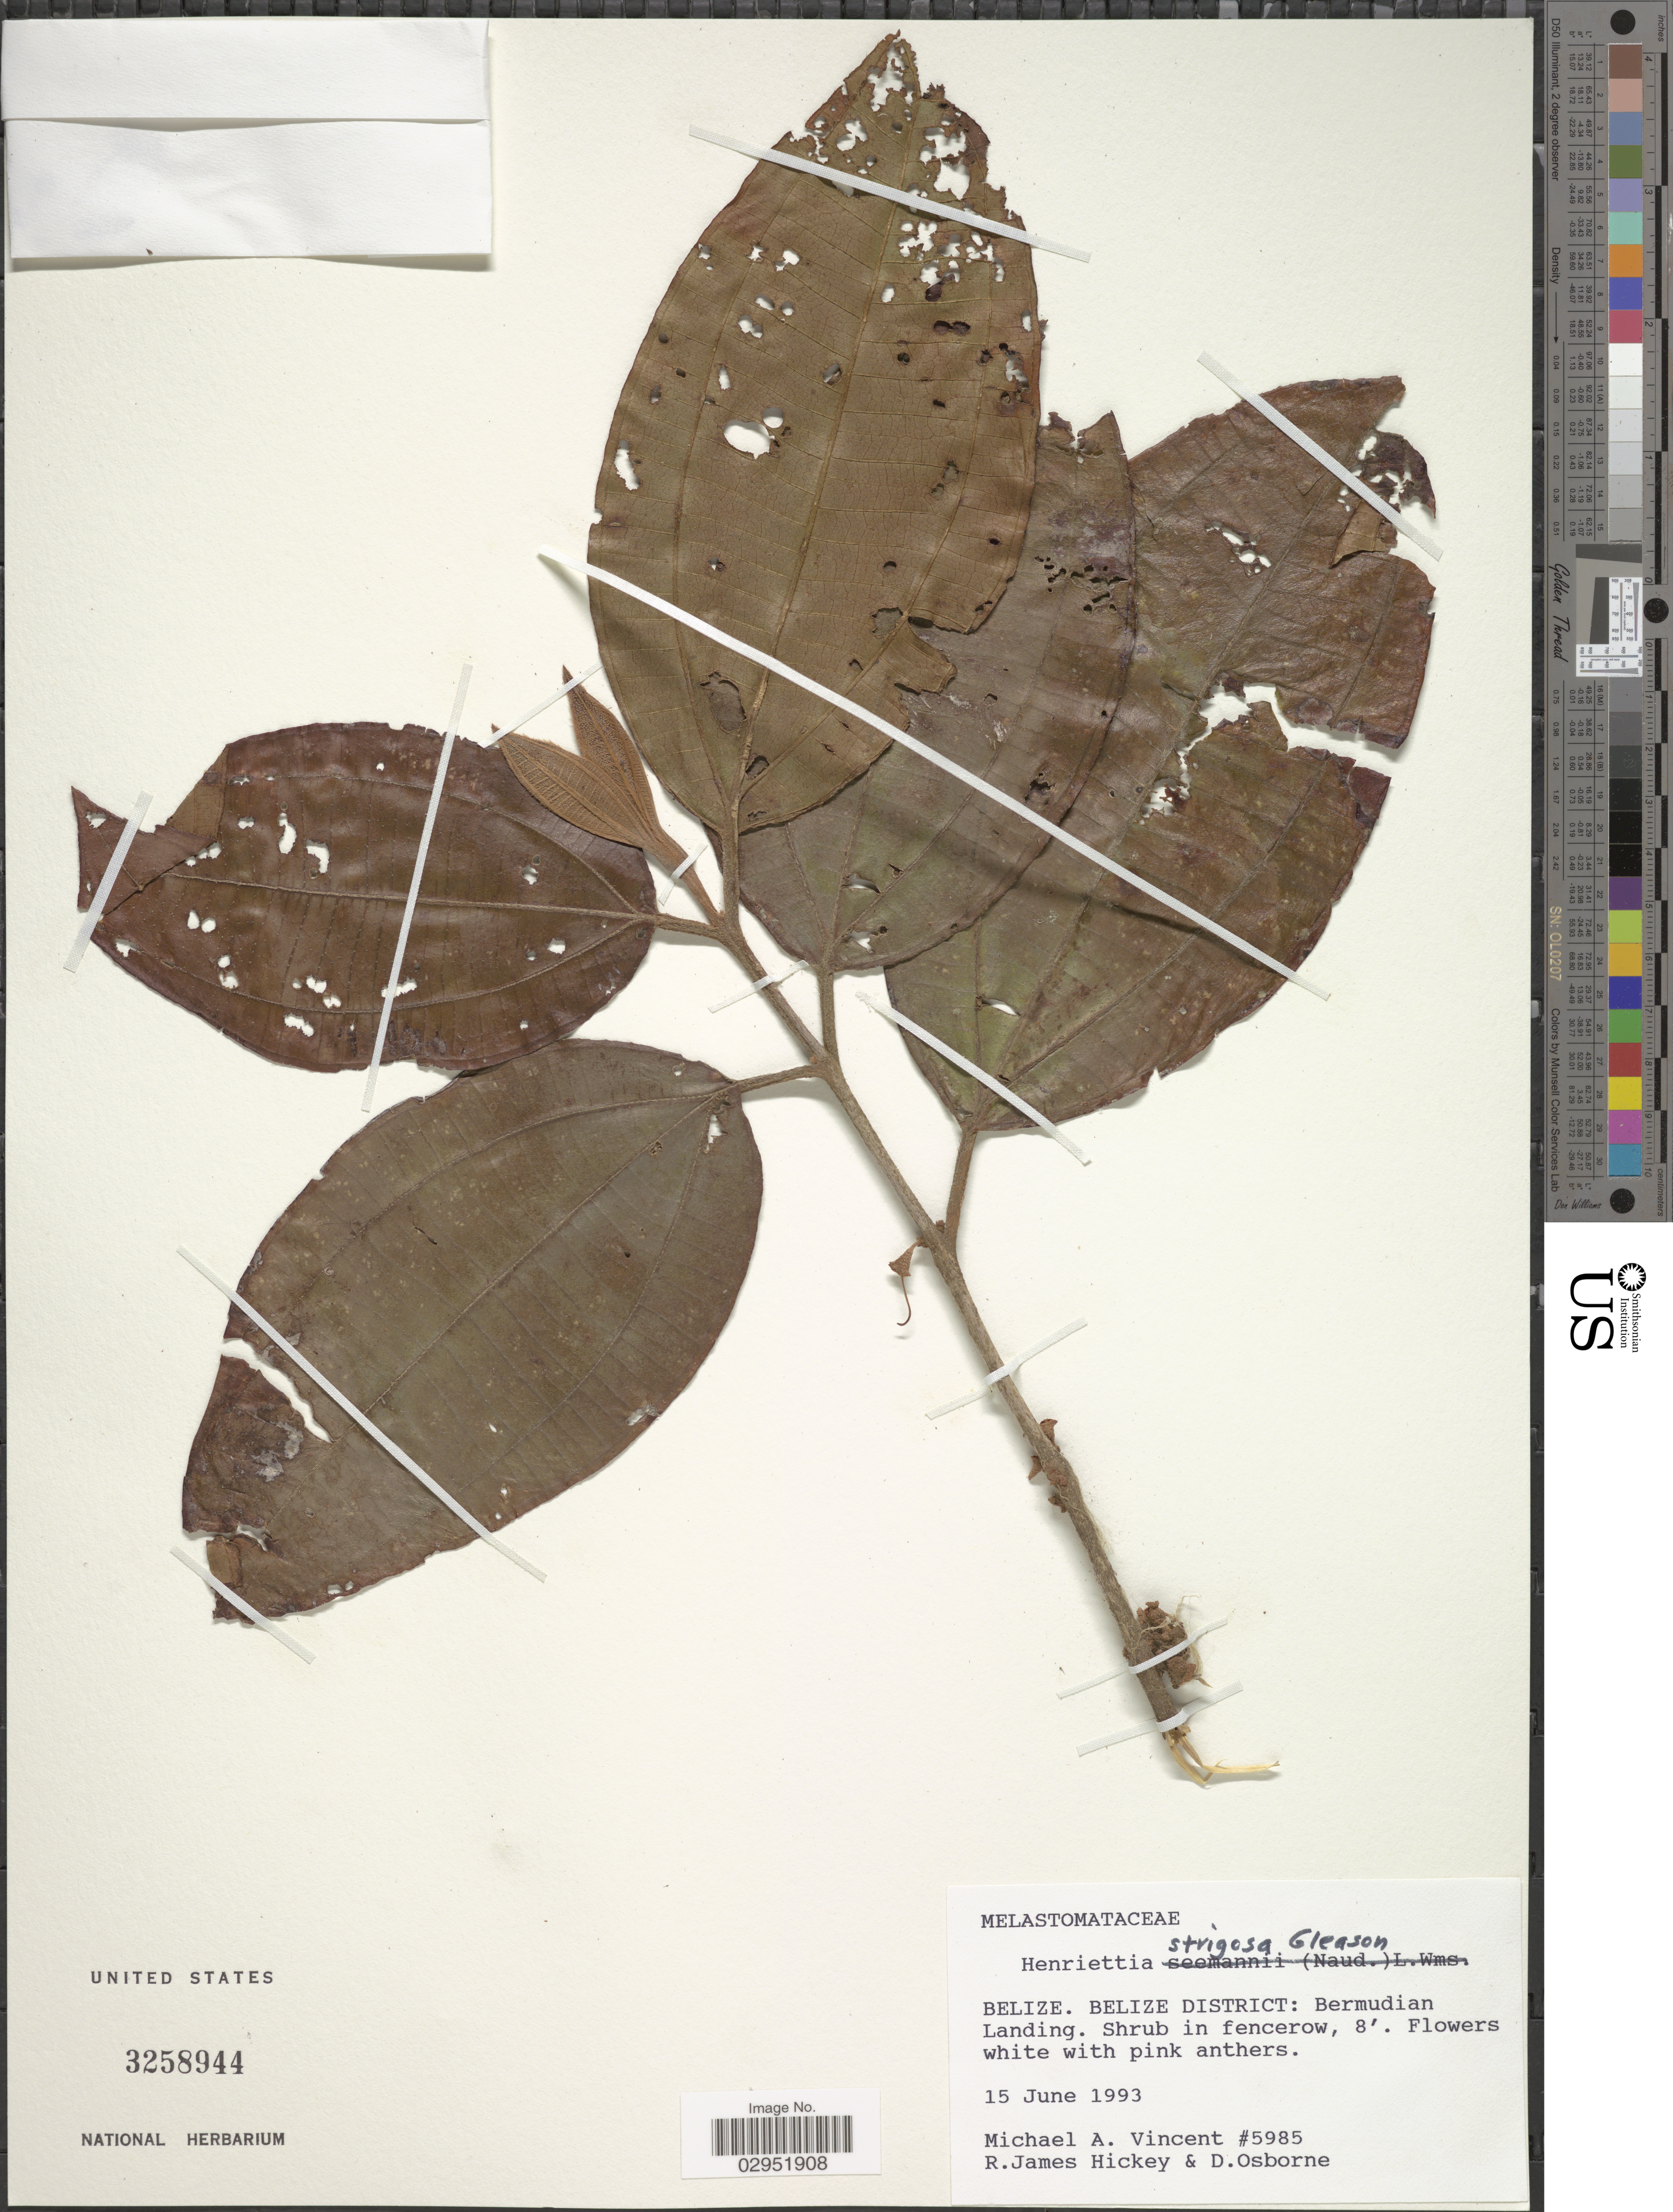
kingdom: Plantae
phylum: Tracheophyta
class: Magnoliopsida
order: Myrtales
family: Melastomataceae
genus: Henriettea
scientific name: Henriettea strigosa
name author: Gleason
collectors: M. Vincent, R. J. Hickey & D. Osborne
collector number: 5985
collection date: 1993-06-15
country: Belize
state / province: Belize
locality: Belize District: Bermudian Landing.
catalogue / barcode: US 3258944